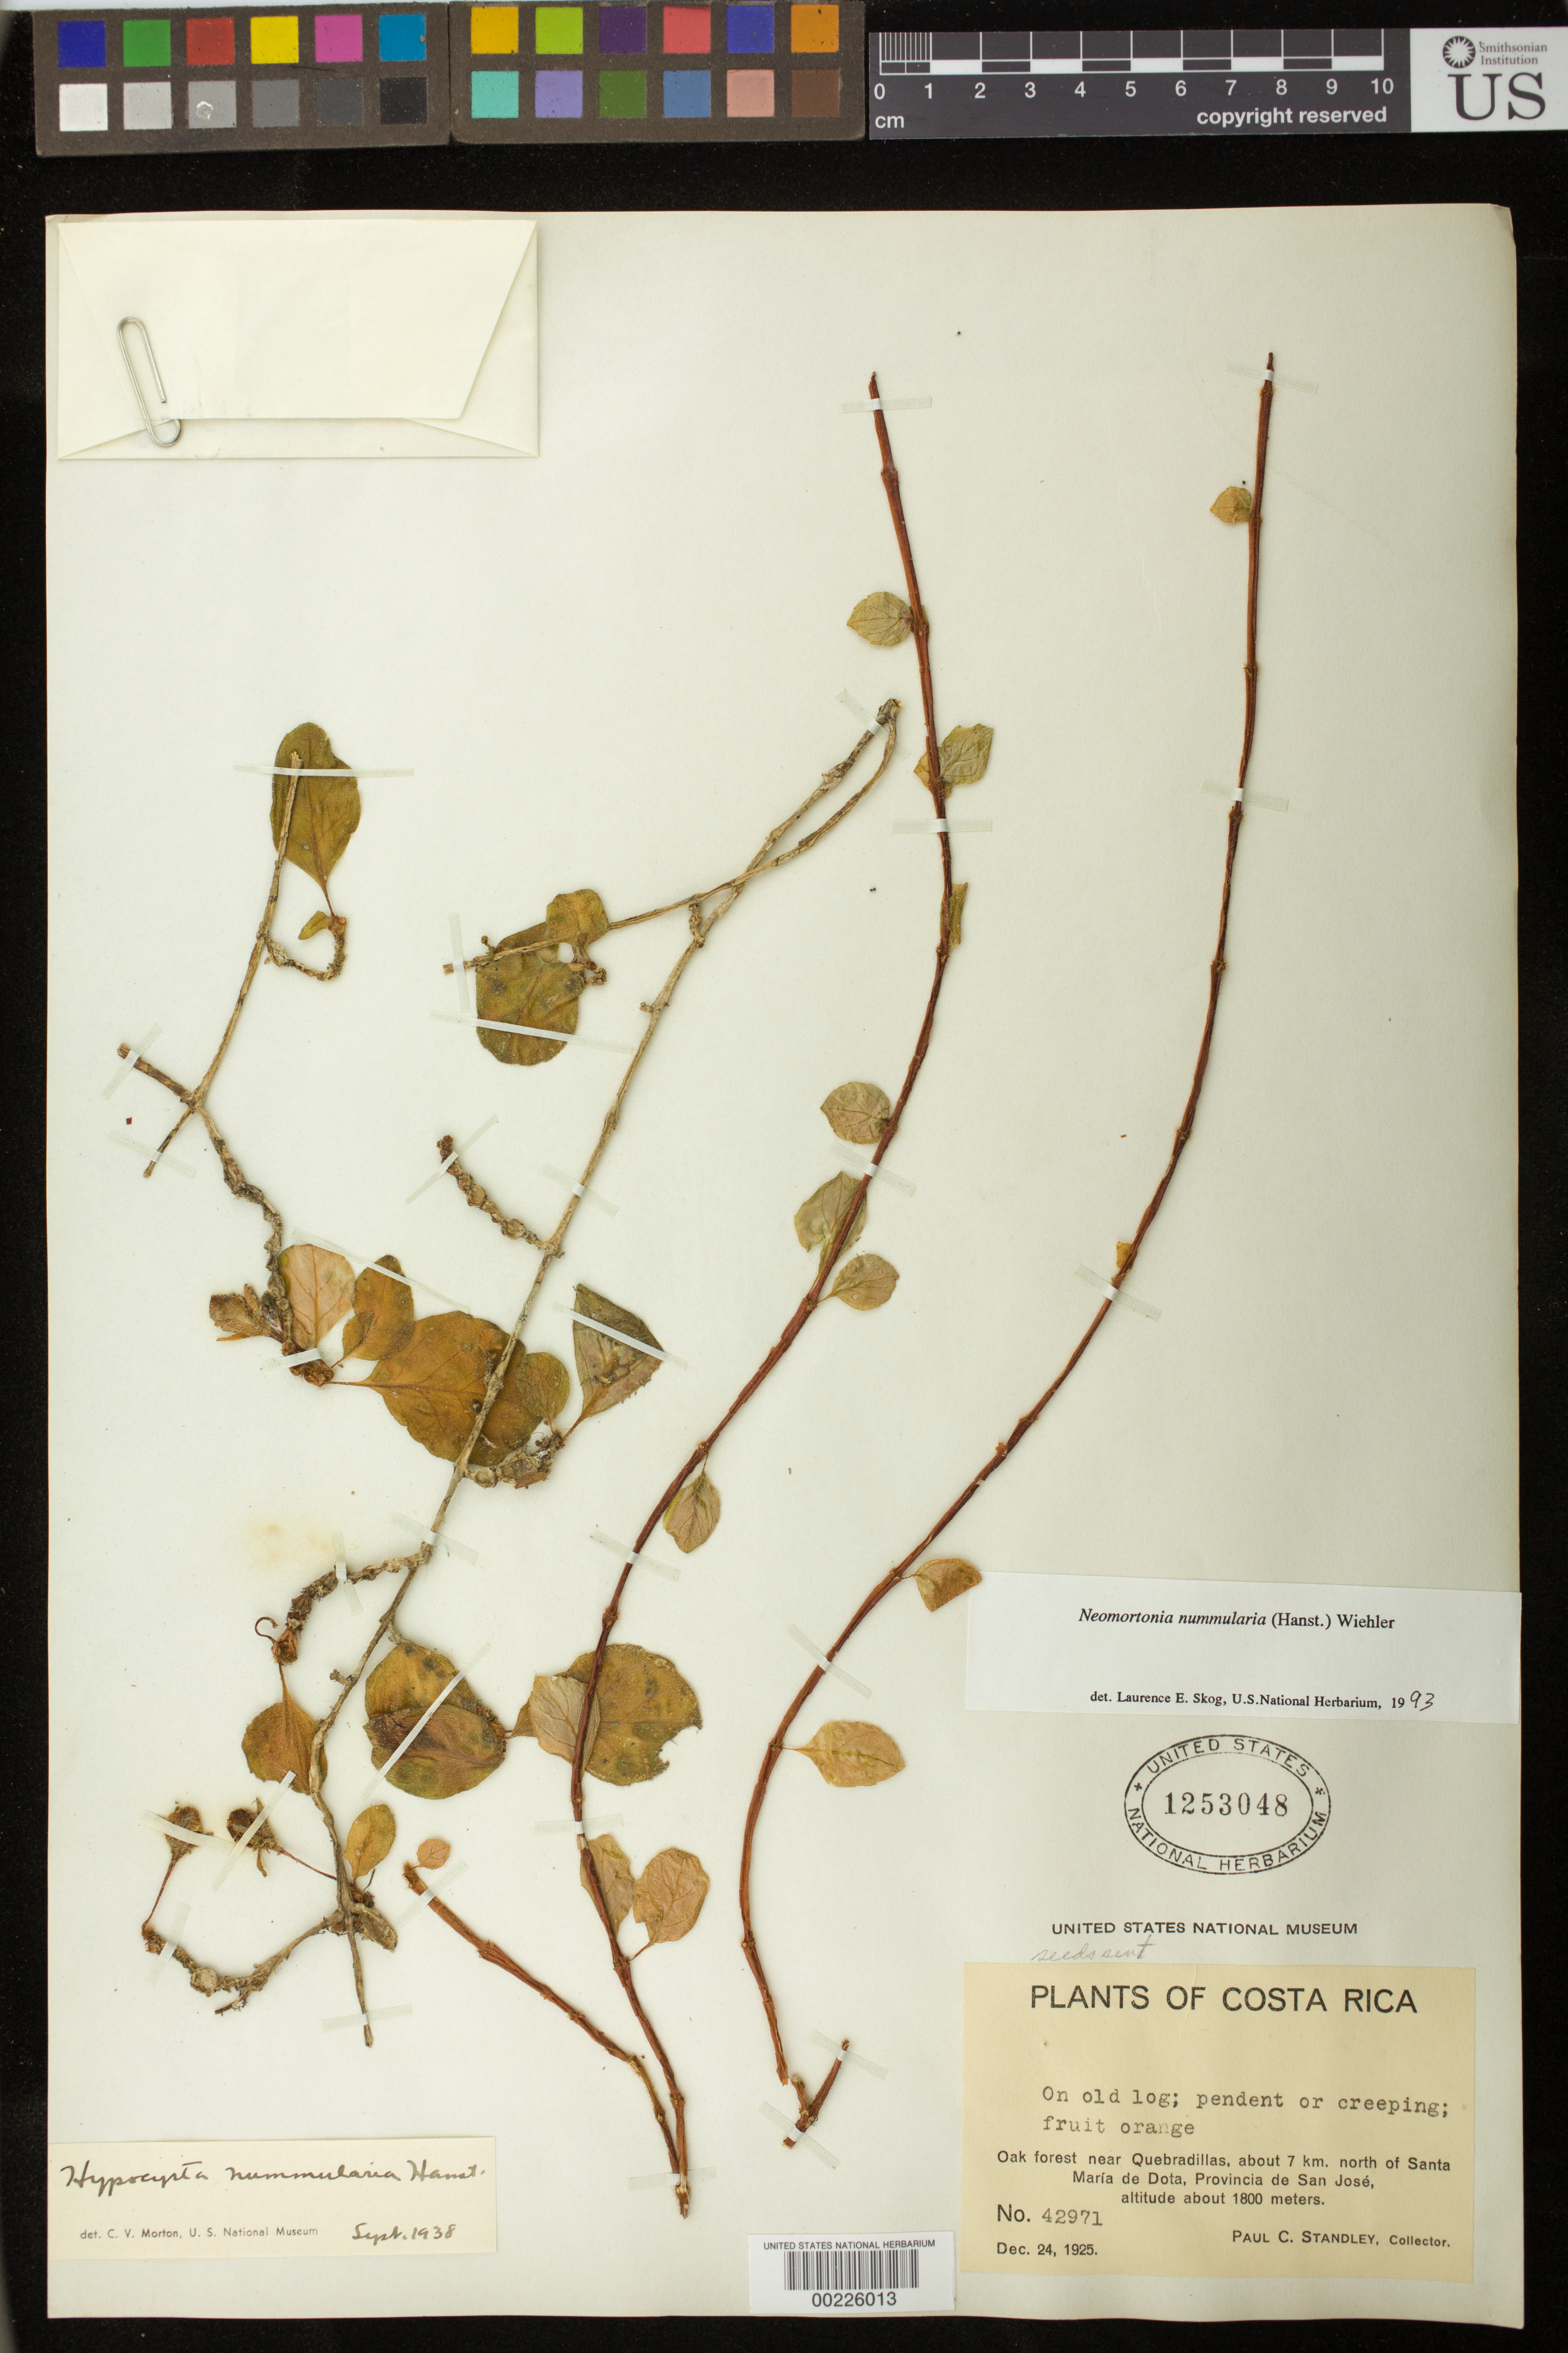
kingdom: Plantae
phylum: Tracheophyta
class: Magnoliopsida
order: Lamiales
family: Gesneriaceae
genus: Pachycaulos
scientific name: Pachycaulos nummularia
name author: (Hanst.) J.L. Clark & J.F. Sm.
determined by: Skog, Laurence E.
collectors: P. C. Standley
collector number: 42971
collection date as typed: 24 Dec 1925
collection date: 1925-12-24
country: Costa Rica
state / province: San José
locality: Near Quebradillas, about 7 km N of Santa Maria de Dota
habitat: Oak forest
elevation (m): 1800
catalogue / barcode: US 1253048